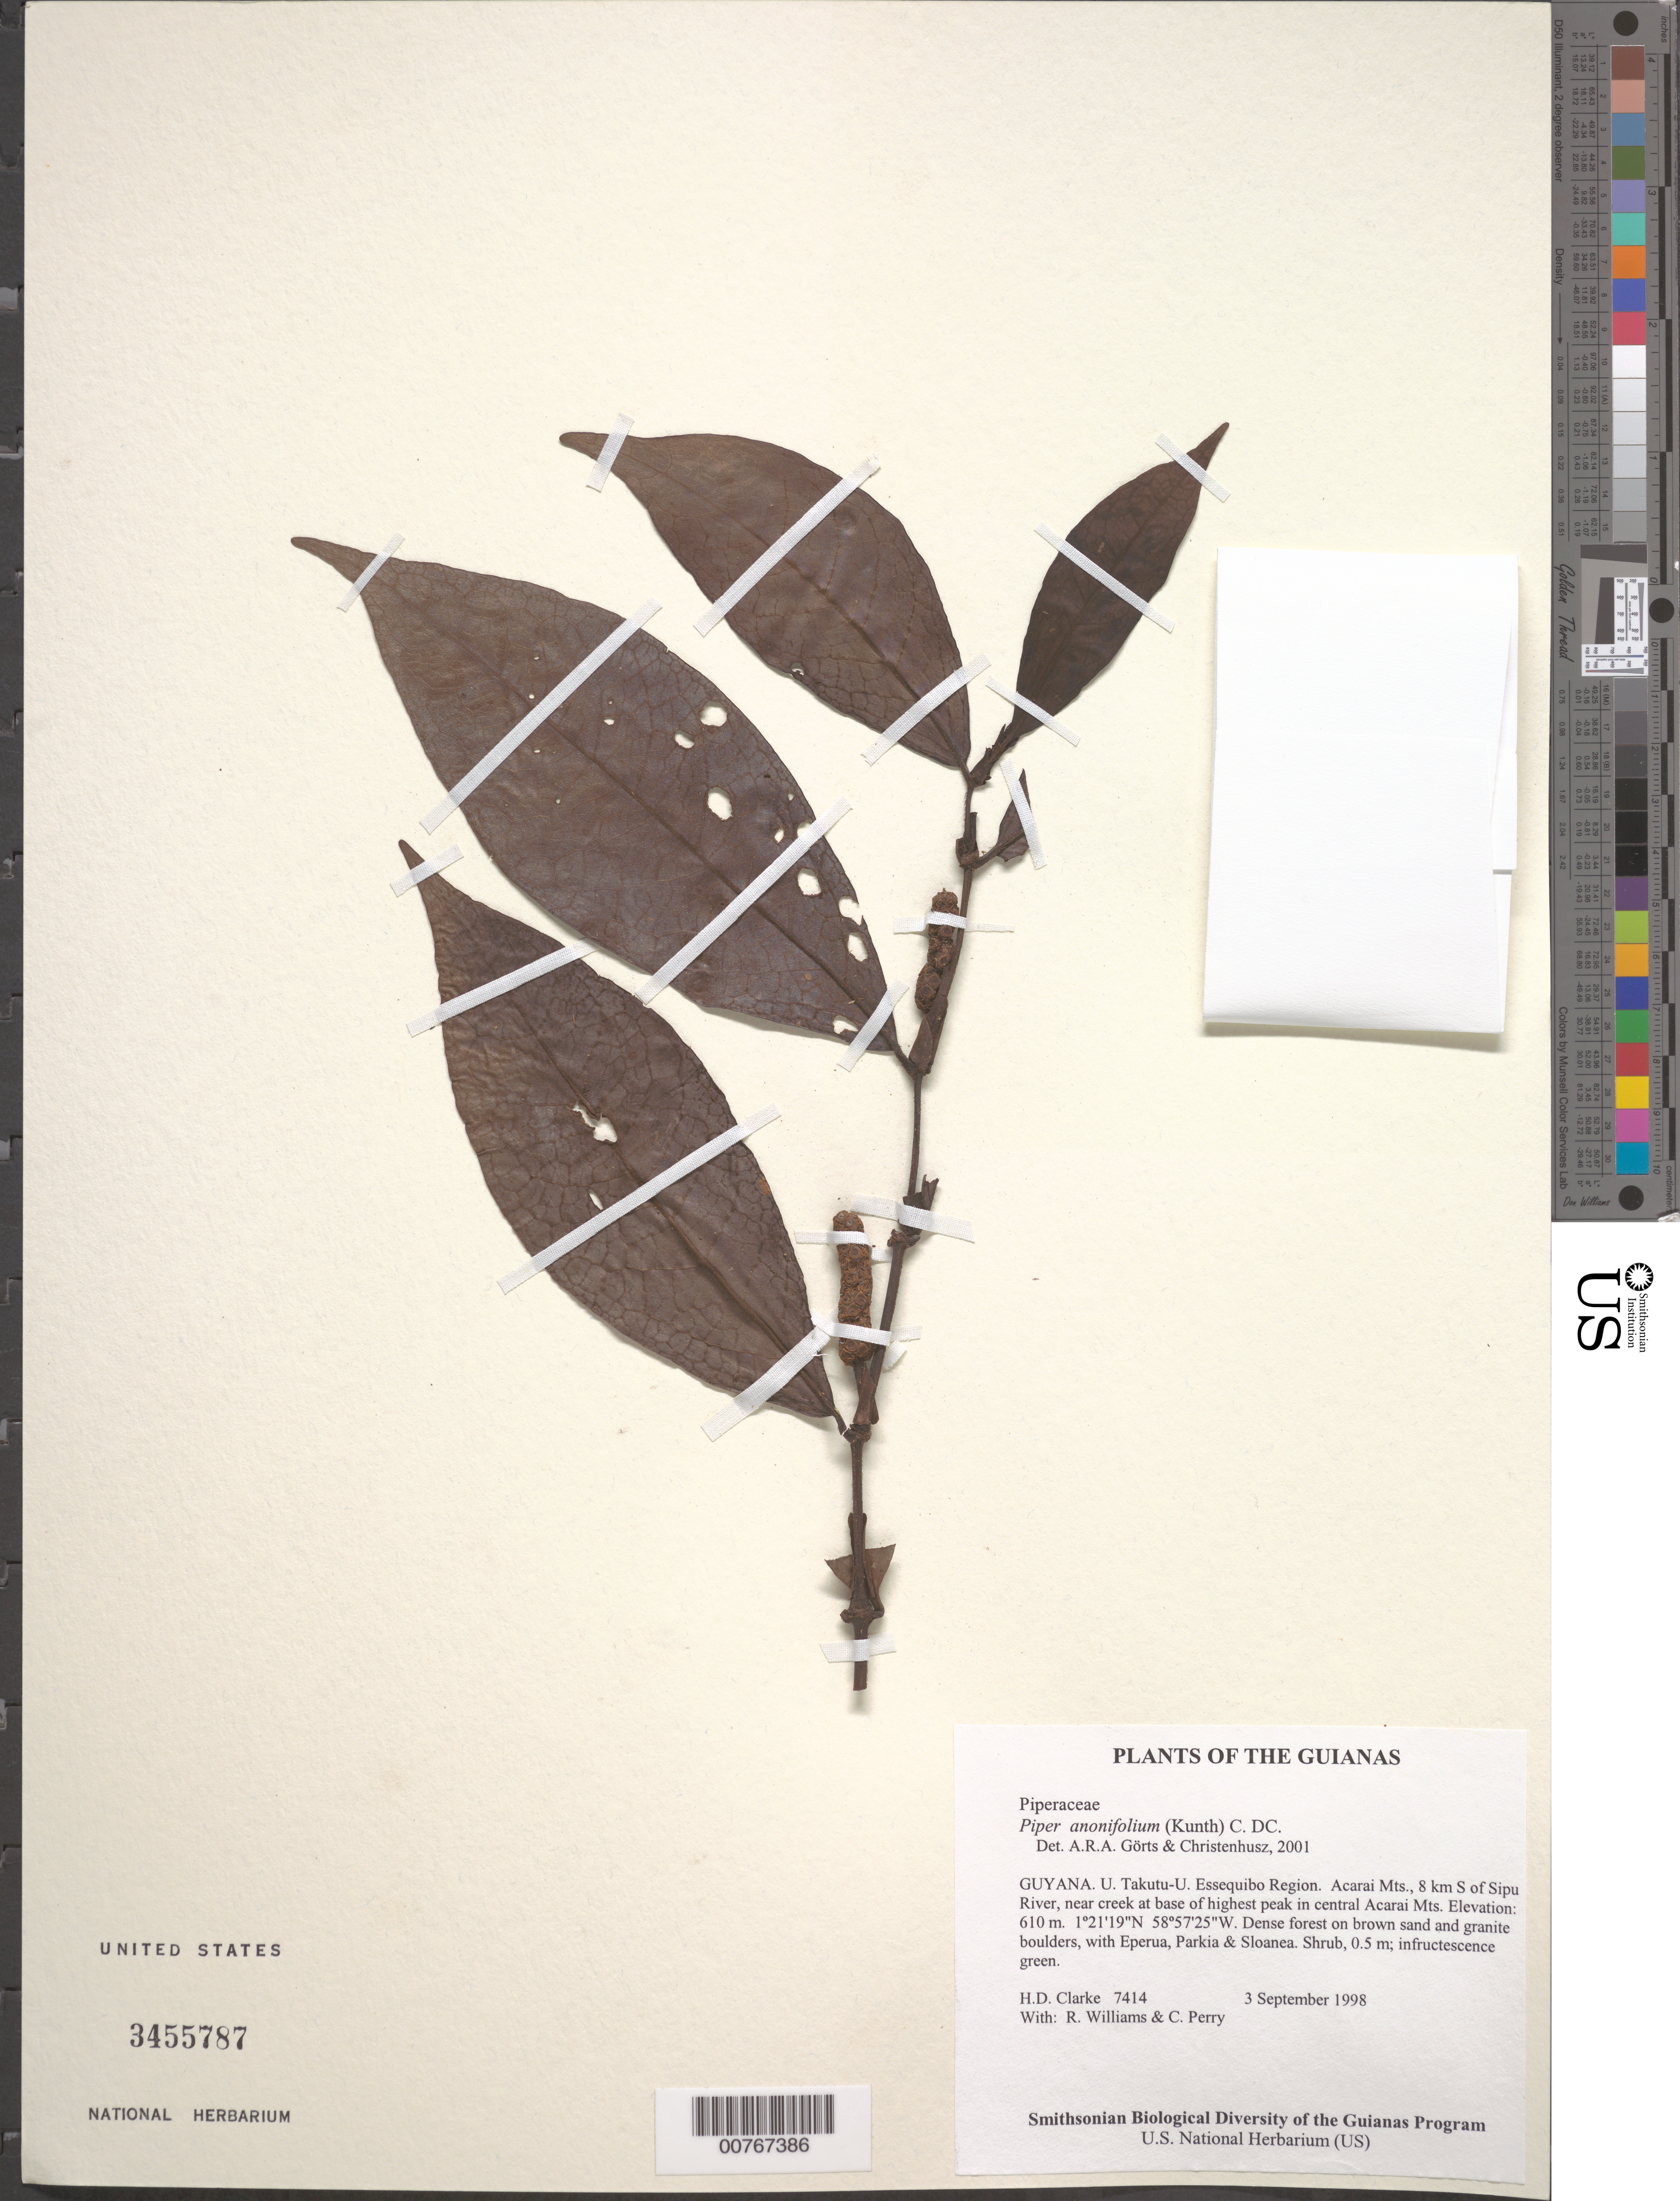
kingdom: Plantae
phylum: Tracheophyta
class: Magnoliopsida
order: Piperales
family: Piperaceae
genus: Piper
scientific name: Piper anonifolium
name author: (Kunth) C. DC.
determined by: Görts-van Rijn, A. R.; Christenhusz, M. J.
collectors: H. D. Clarke, R. Williams & C. Perry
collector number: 7414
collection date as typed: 3 September 1998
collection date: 1998-09-03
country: Guyana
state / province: U. Takutu-U. Essequibo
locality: Acarai Mts., 8 km S of Sipu River, near creek at base of highest peak in central Acarai Mts.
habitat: Dense forest on brown sand and granite boulders, with Eperua, Parkia & Sloanea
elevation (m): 610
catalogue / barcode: US 3455787